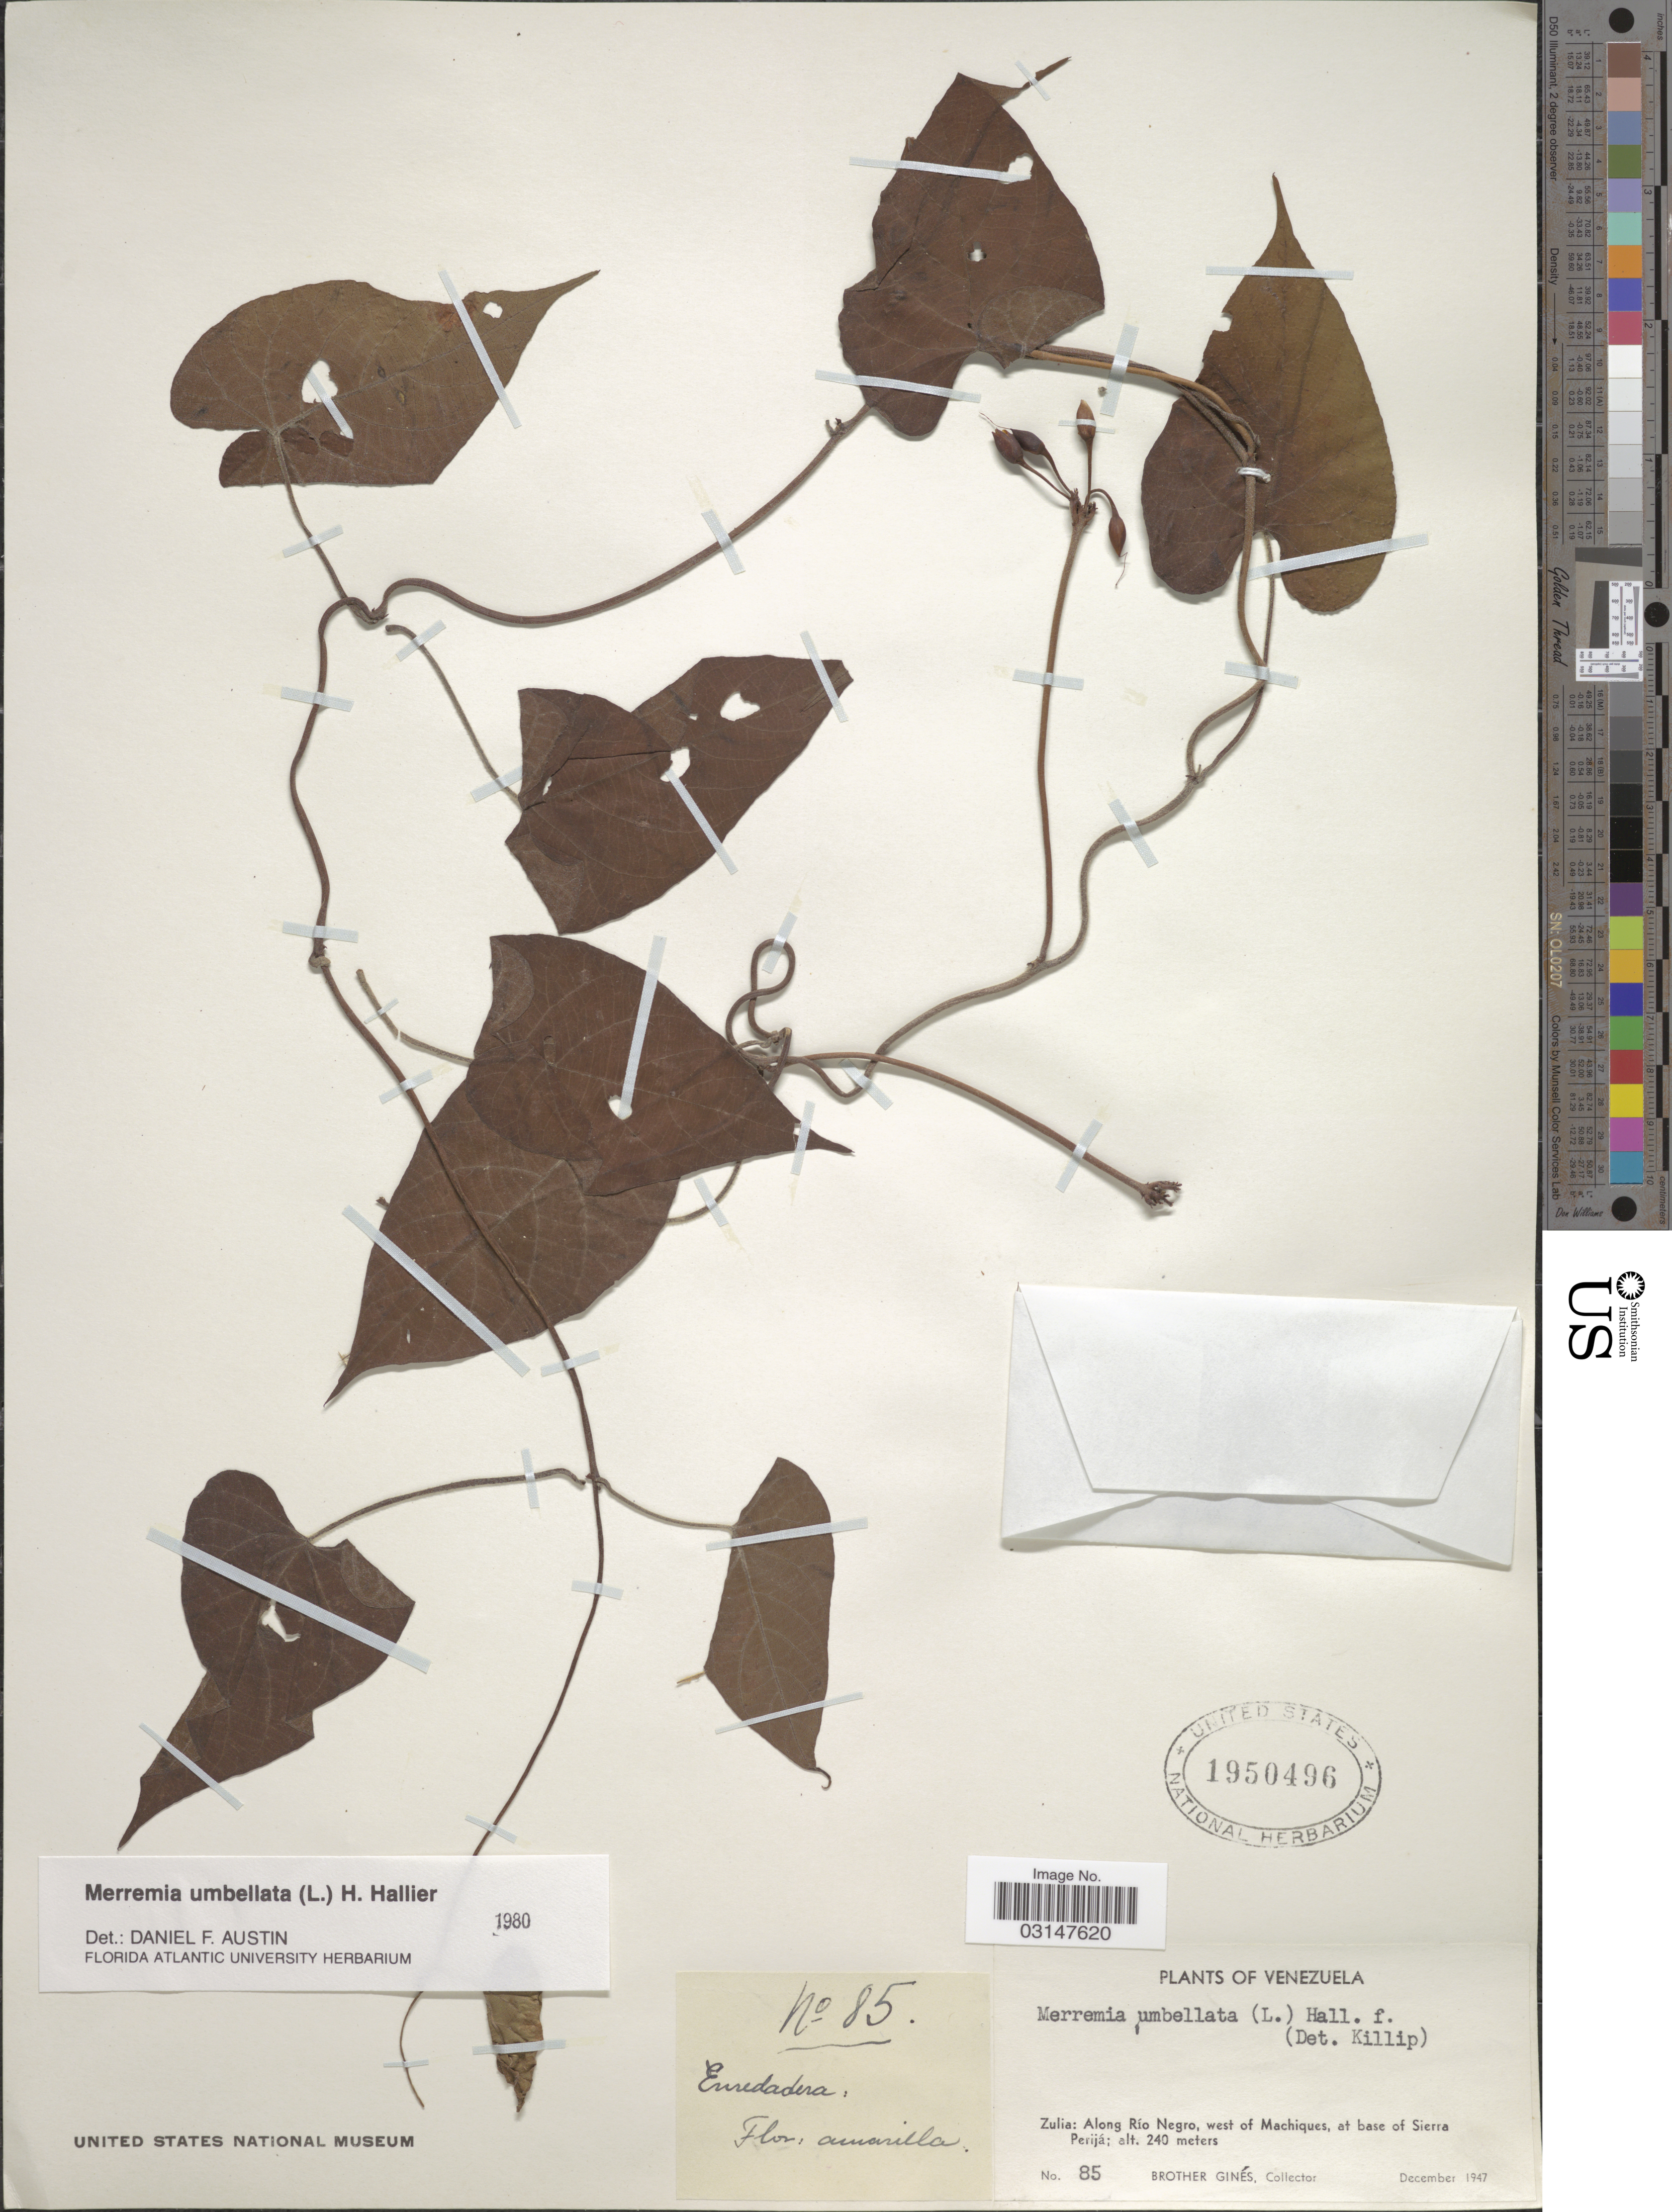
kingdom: Plantae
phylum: Tracheophyta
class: Magnoliopsida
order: Solanales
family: Convolvulaceae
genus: Camonea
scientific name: Camonea umbellata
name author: (L.) A. R. Simões & Staples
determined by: Strong, Mark T., (BOT), Smithsonian Institution - National Museum of Natural History (UNITED STATES)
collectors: Bro. Gines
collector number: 85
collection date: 1947-12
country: Venezuela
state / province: Zulia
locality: Along Río Negro, west of Machiques, at base of Sierra Perijá.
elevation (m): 240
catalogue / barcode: US 1950496